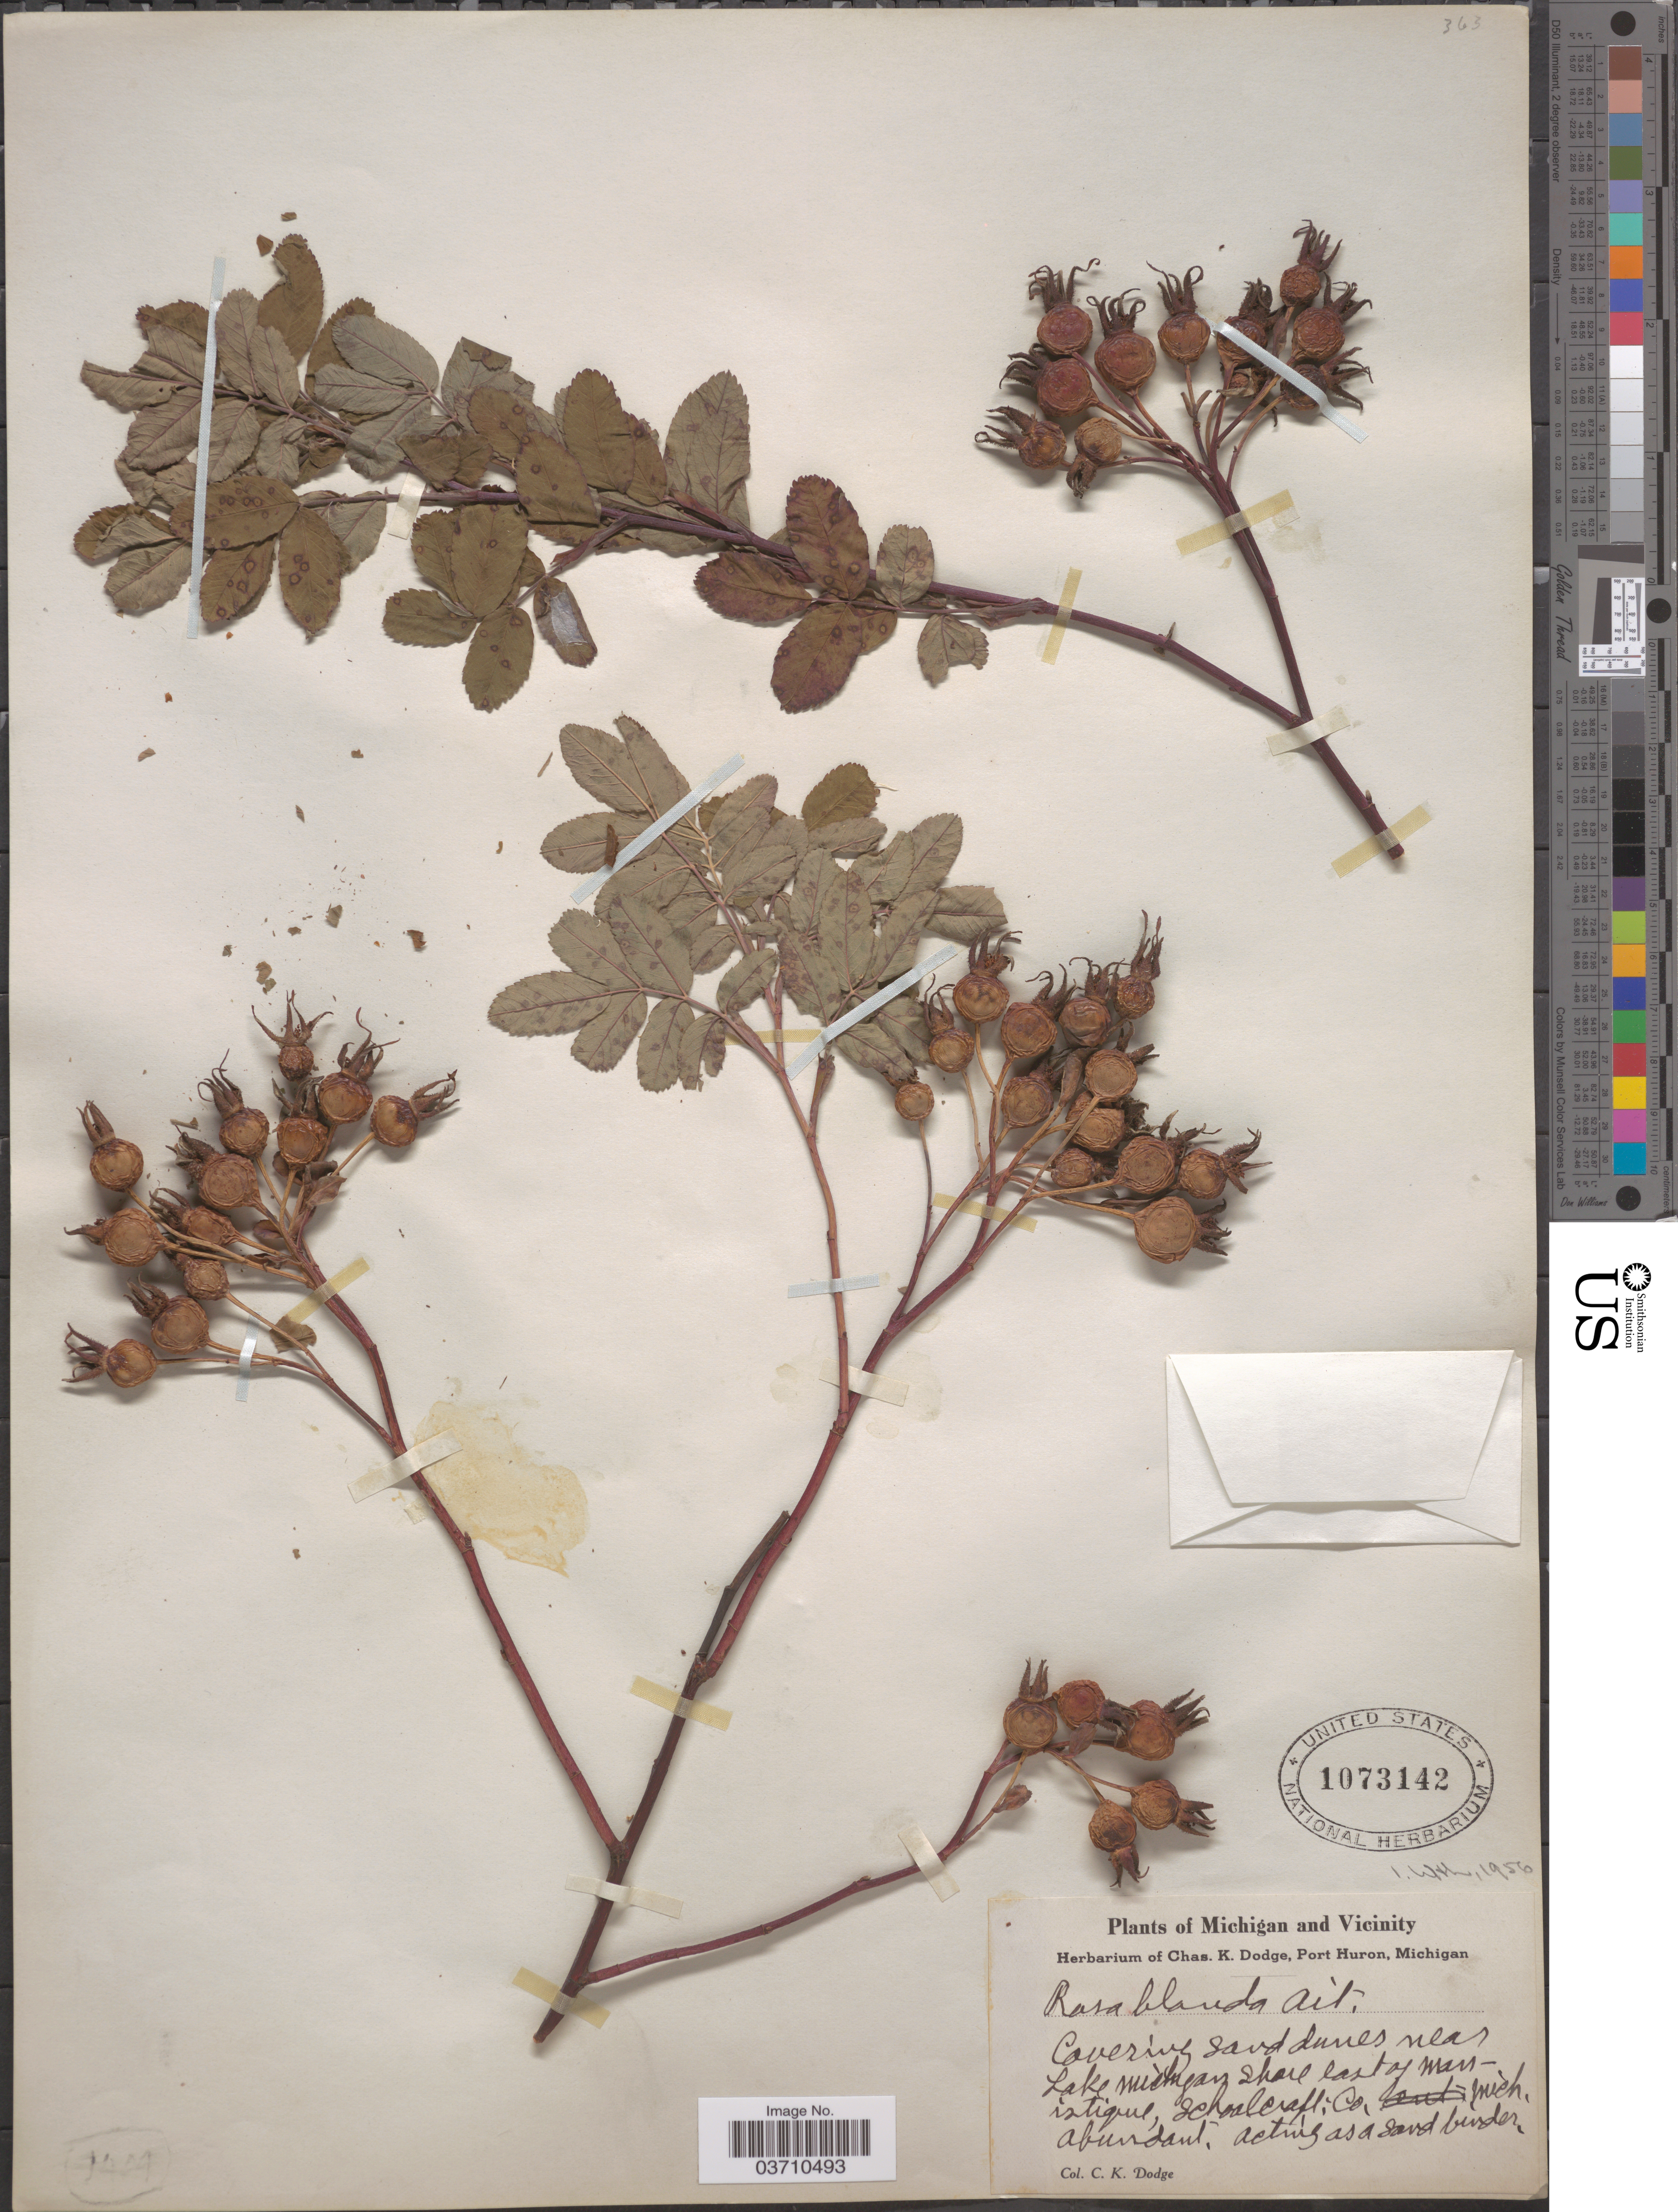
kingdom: Plantae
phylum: Tracheophyta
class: Magnoliopsida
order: Rosales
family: Rosaceae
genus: Rosa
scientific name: Rosa blanda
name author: Aiton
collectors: C. K. Dodge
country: United States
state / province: Michigan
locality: Michigan and Vicinity. Near Lake Michigan shore east of Manistique, Schoolcraft Co.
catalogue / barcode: US 1073142